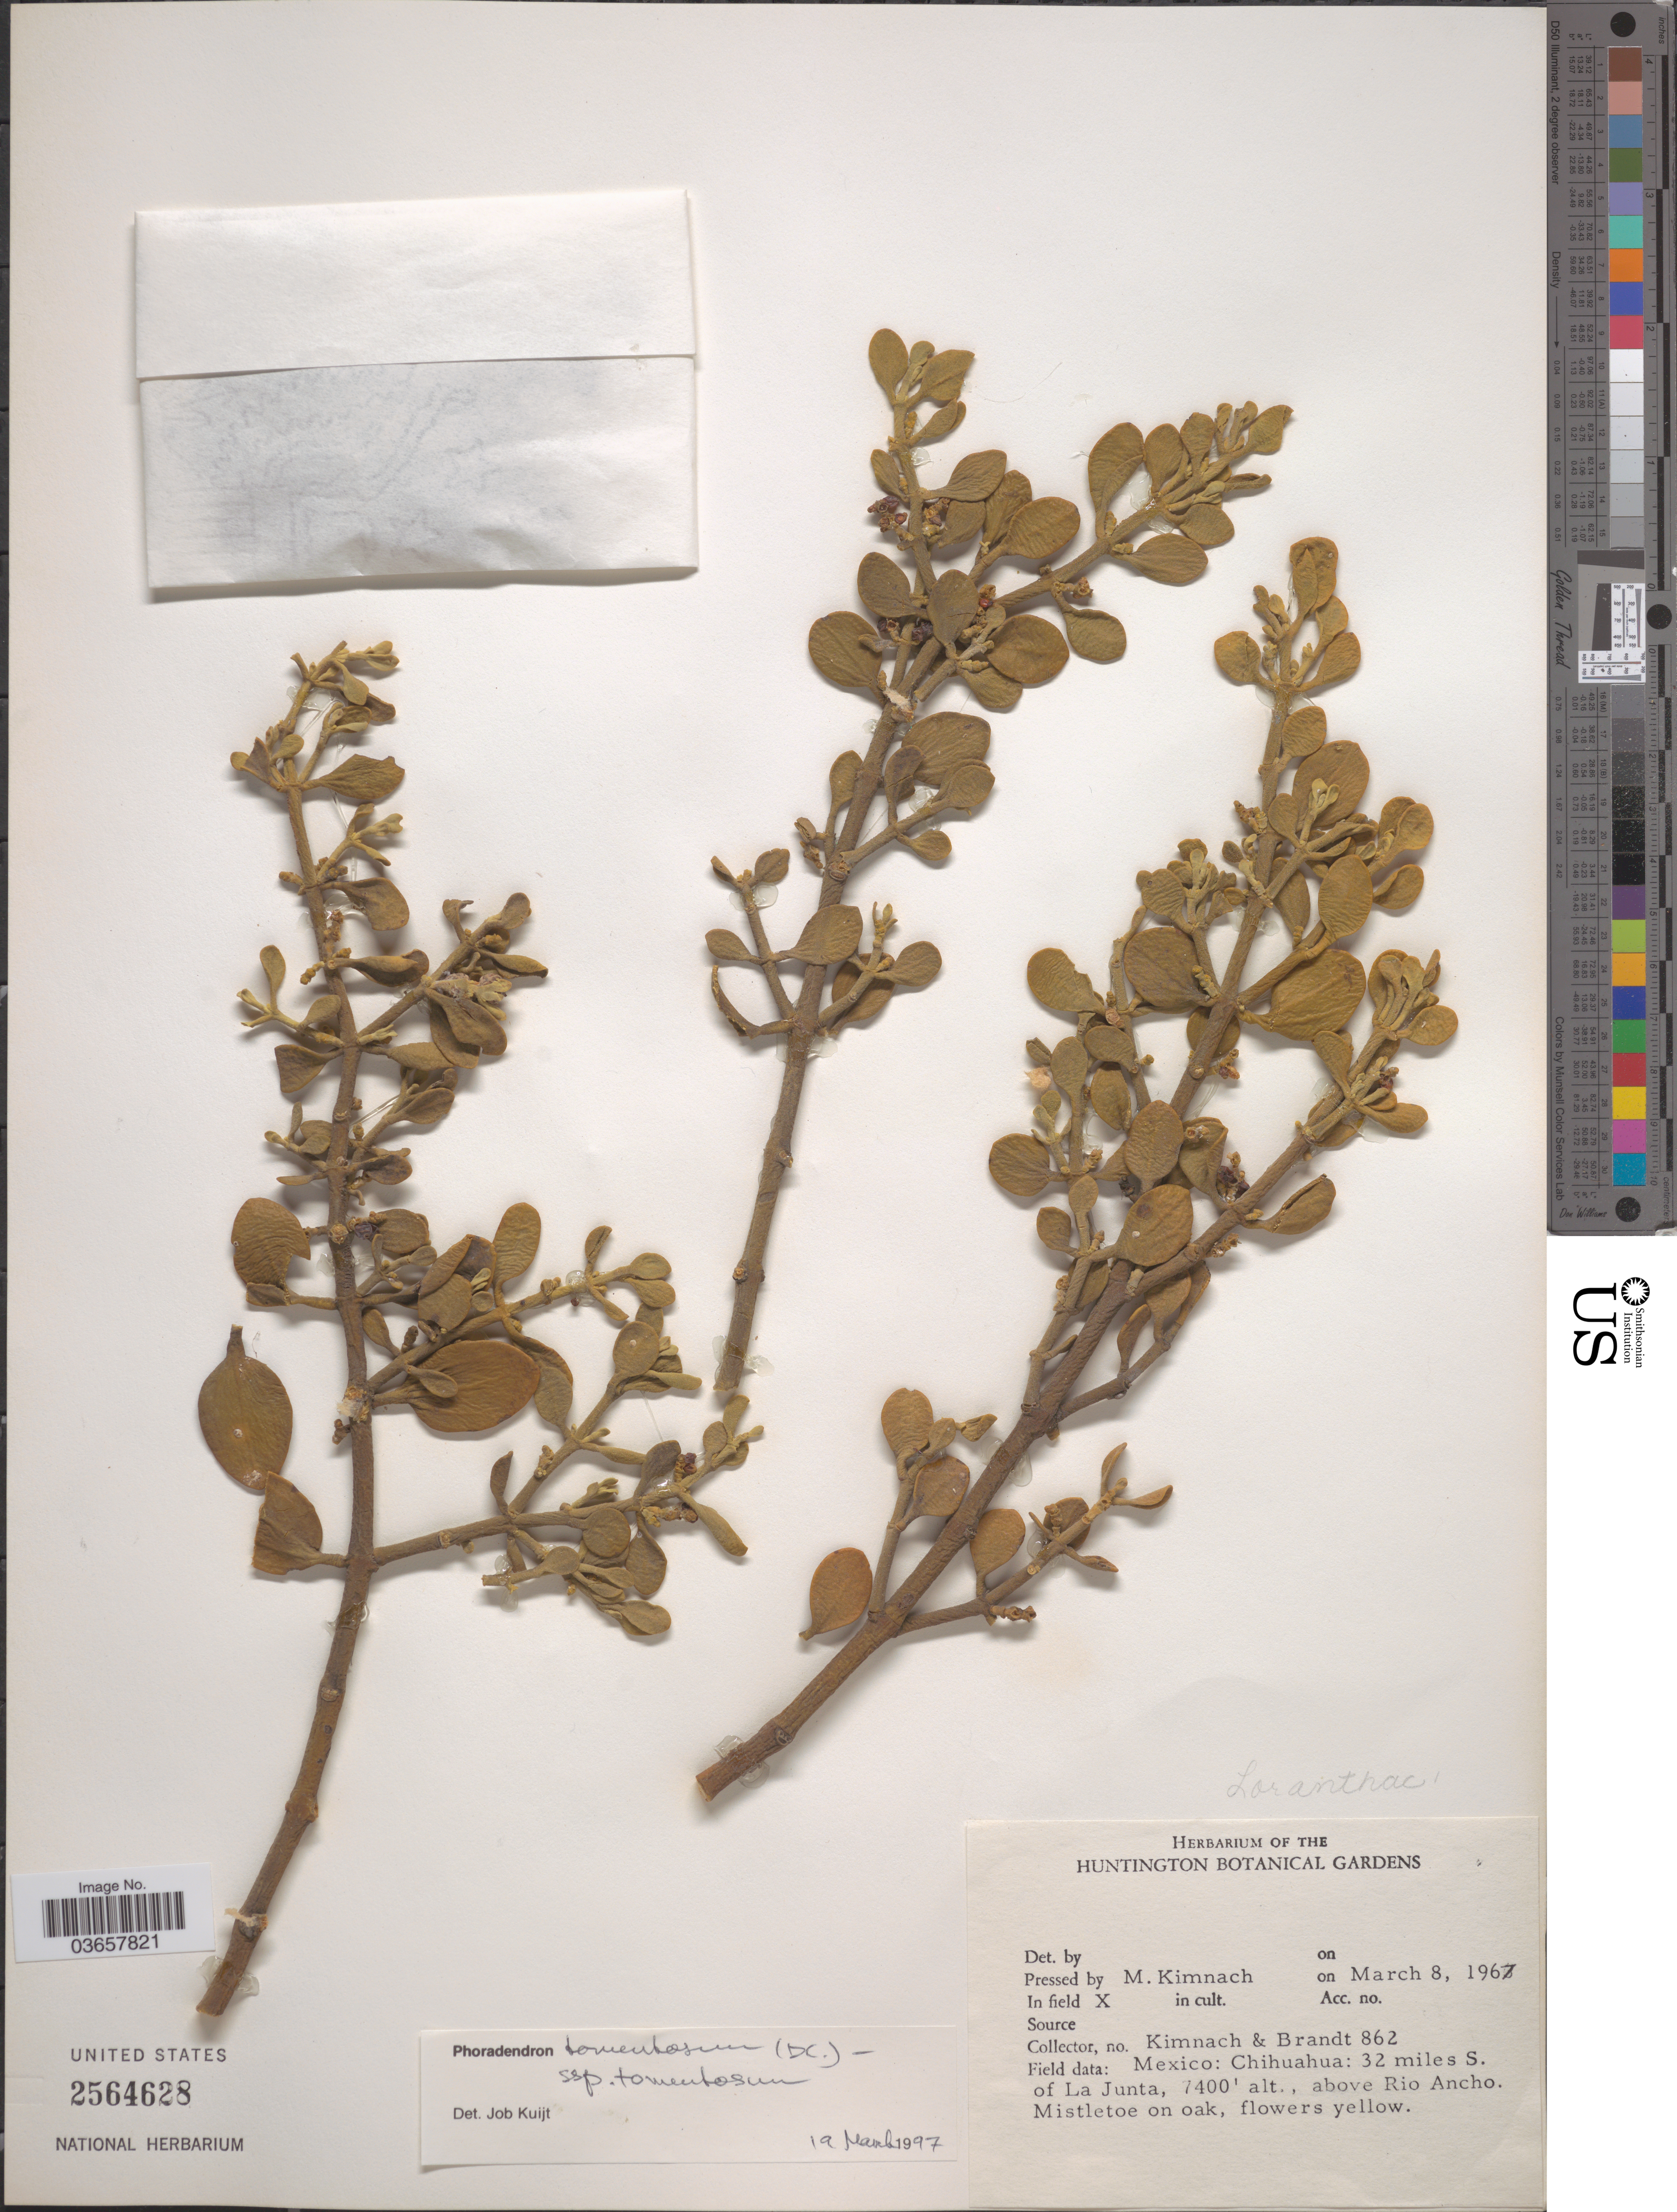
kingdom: Plantae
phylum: Tracheophyta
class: Magnoliopsida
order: Santalales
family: Viscaceae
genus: Phoradendron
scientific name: Phoradendron tomentosum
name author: DC.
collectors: M. W. Kimnach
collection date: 1967-03-08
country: United States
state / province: California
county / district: Los Angeles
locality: Huntington Botanical Gardens.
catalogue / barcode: US 2564628